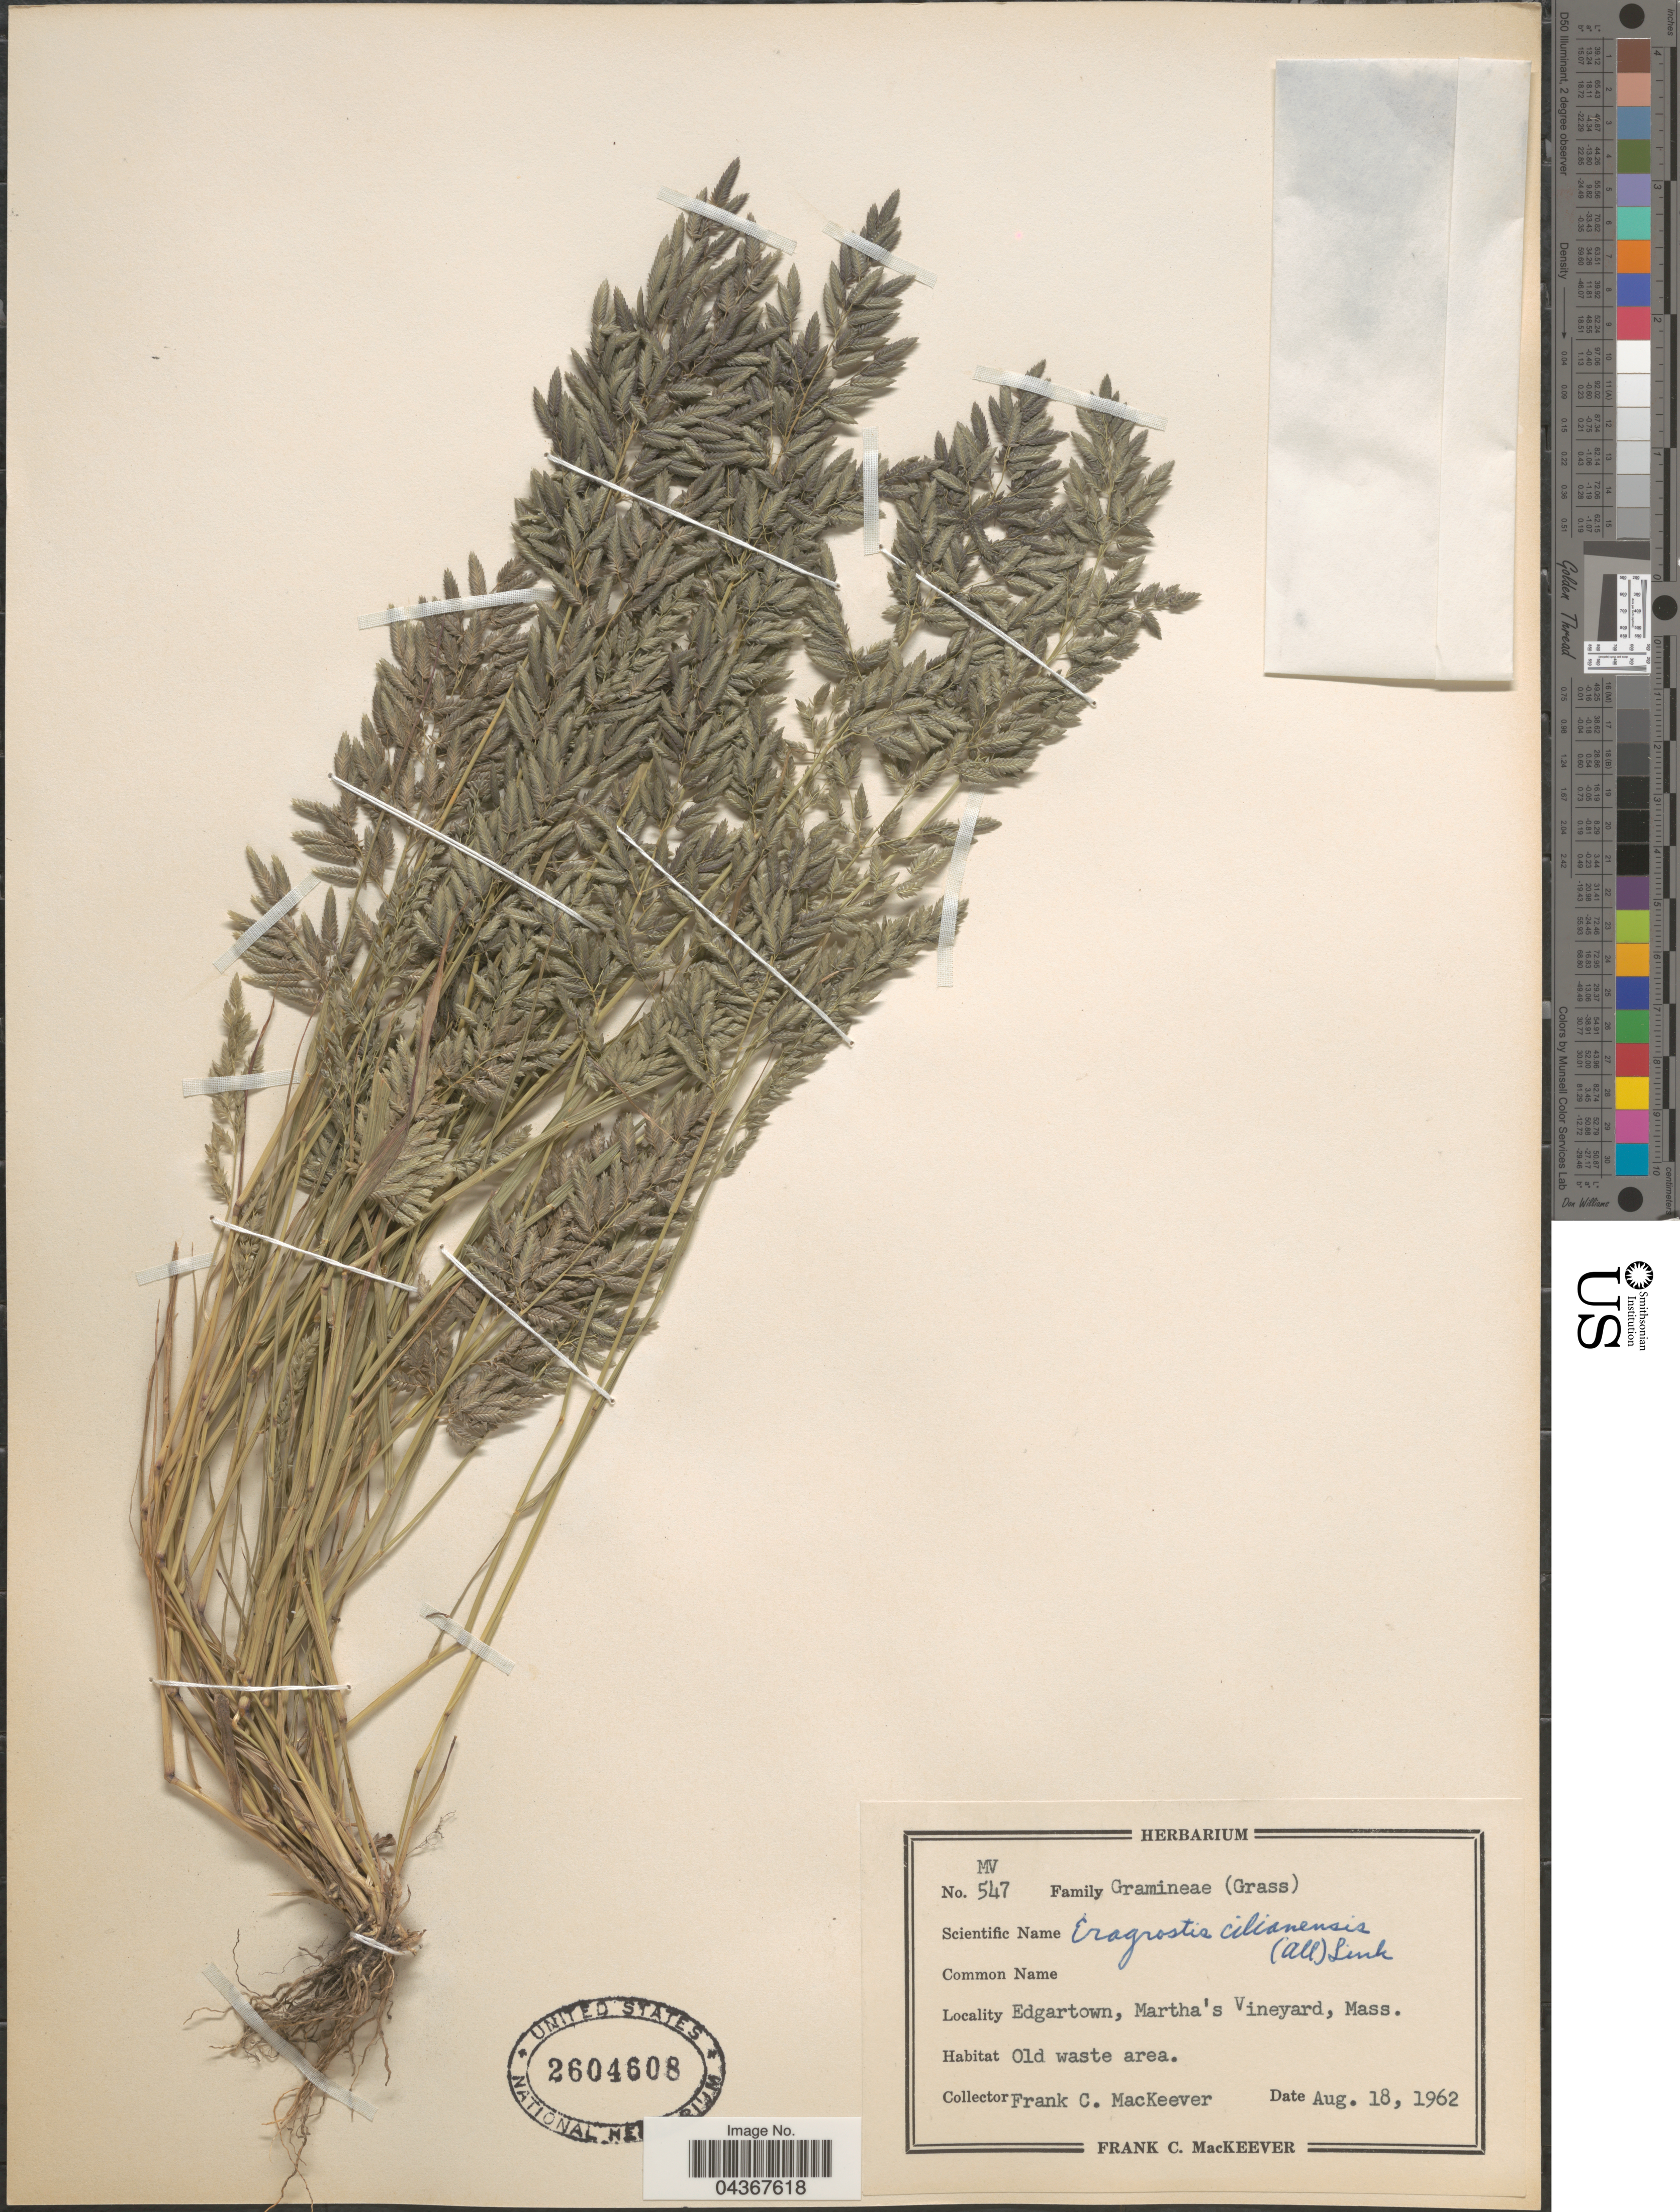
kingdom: Plantae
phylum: Tracheophyta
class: Liliopsida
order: Poales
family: Poaceae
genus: Eragrostis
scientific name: Eragrostis cilianensis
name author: (Bellardi) Vignolo ex Janch.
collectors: F. C. MacKeever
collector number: MV547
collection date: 1962-08-18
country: United States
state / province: Massachusetts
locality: Edgartown, Martha's Vineyard.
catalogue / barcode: US 2604608